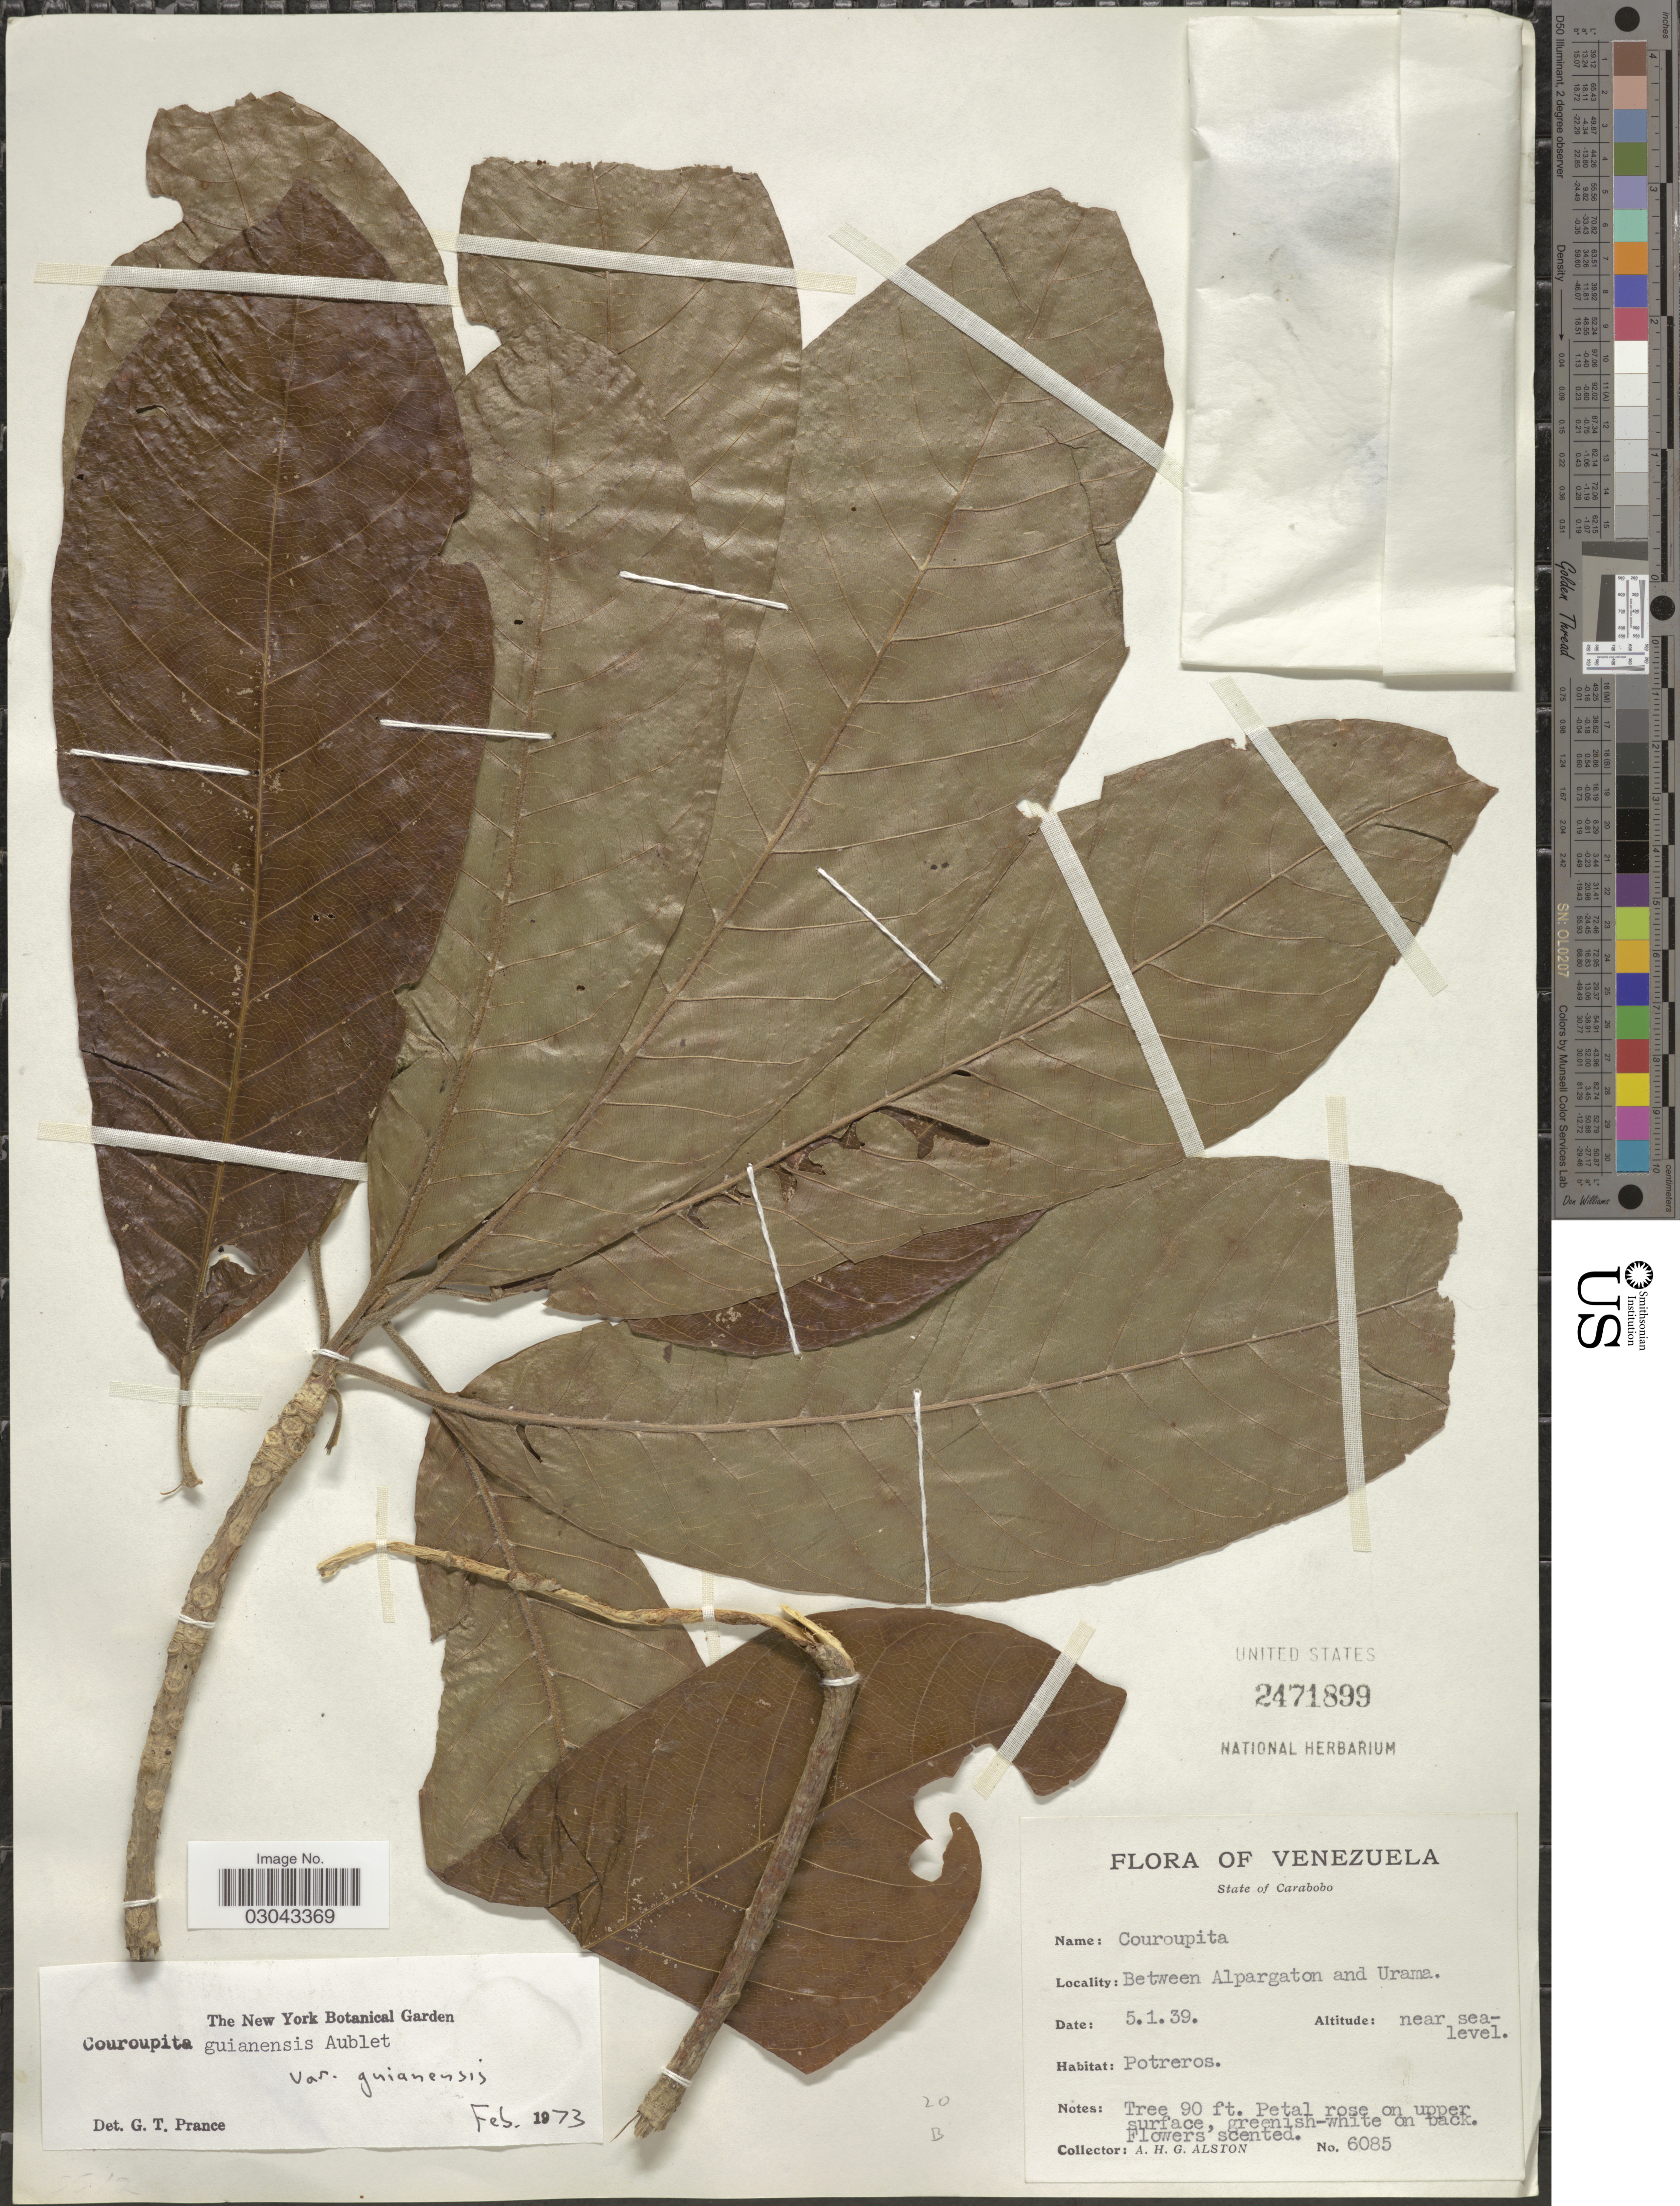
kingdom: Plantae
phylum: Tracheophyta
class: Magnoliopsida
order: Ericales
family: Lecythidaceae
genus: Couroupita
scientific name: Couroupita guianensis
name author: Aubl.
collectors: A. H. Alston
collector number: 6085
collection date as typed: Transcribed d/m/y: 5/1/39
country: Venezuela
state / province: Carabobo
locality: Between Alpargaton and Urama.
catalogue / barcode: US 2471899